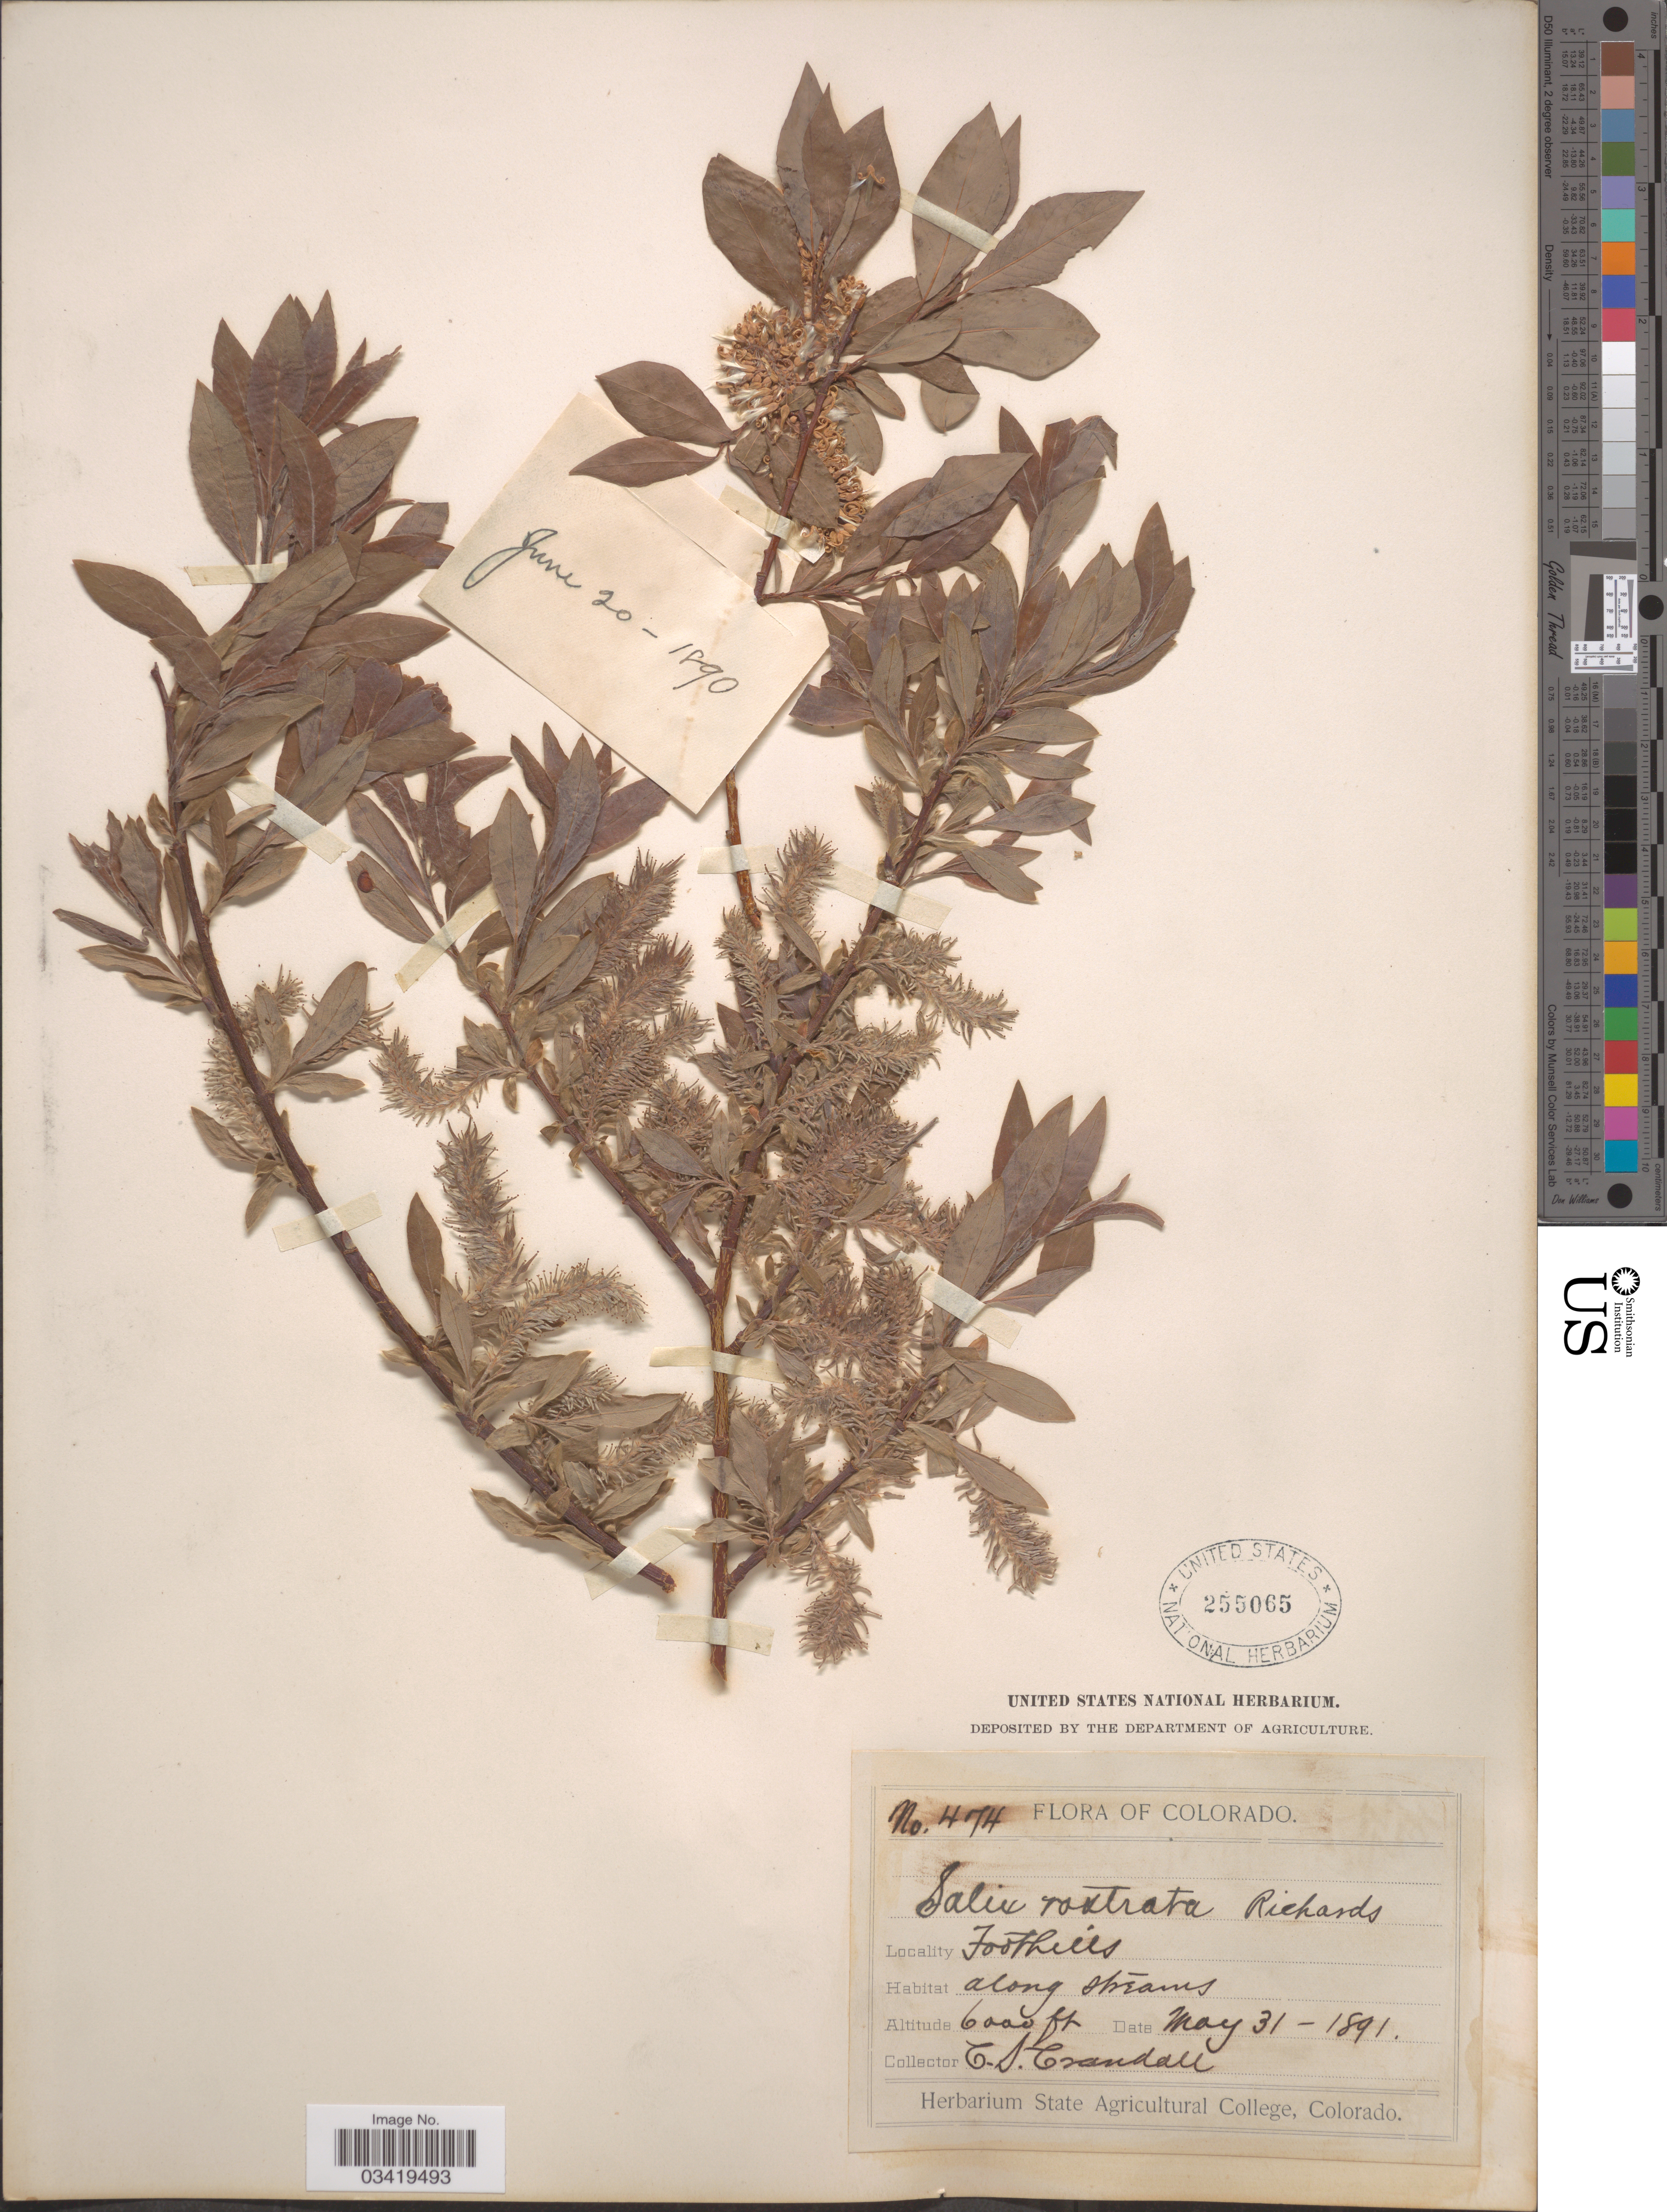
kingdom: Plantae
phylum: Tracheophyta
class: Magnoliopsida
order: Malpighiales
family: Salicaceae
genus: Salix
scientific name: Salix bebbiana var. perrostrata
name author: Sarg.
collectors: C. Crandall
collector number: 474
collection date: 1891-05-31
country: United States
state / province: Colorado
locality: Foothills.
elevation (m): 1829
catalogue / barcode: US 255065